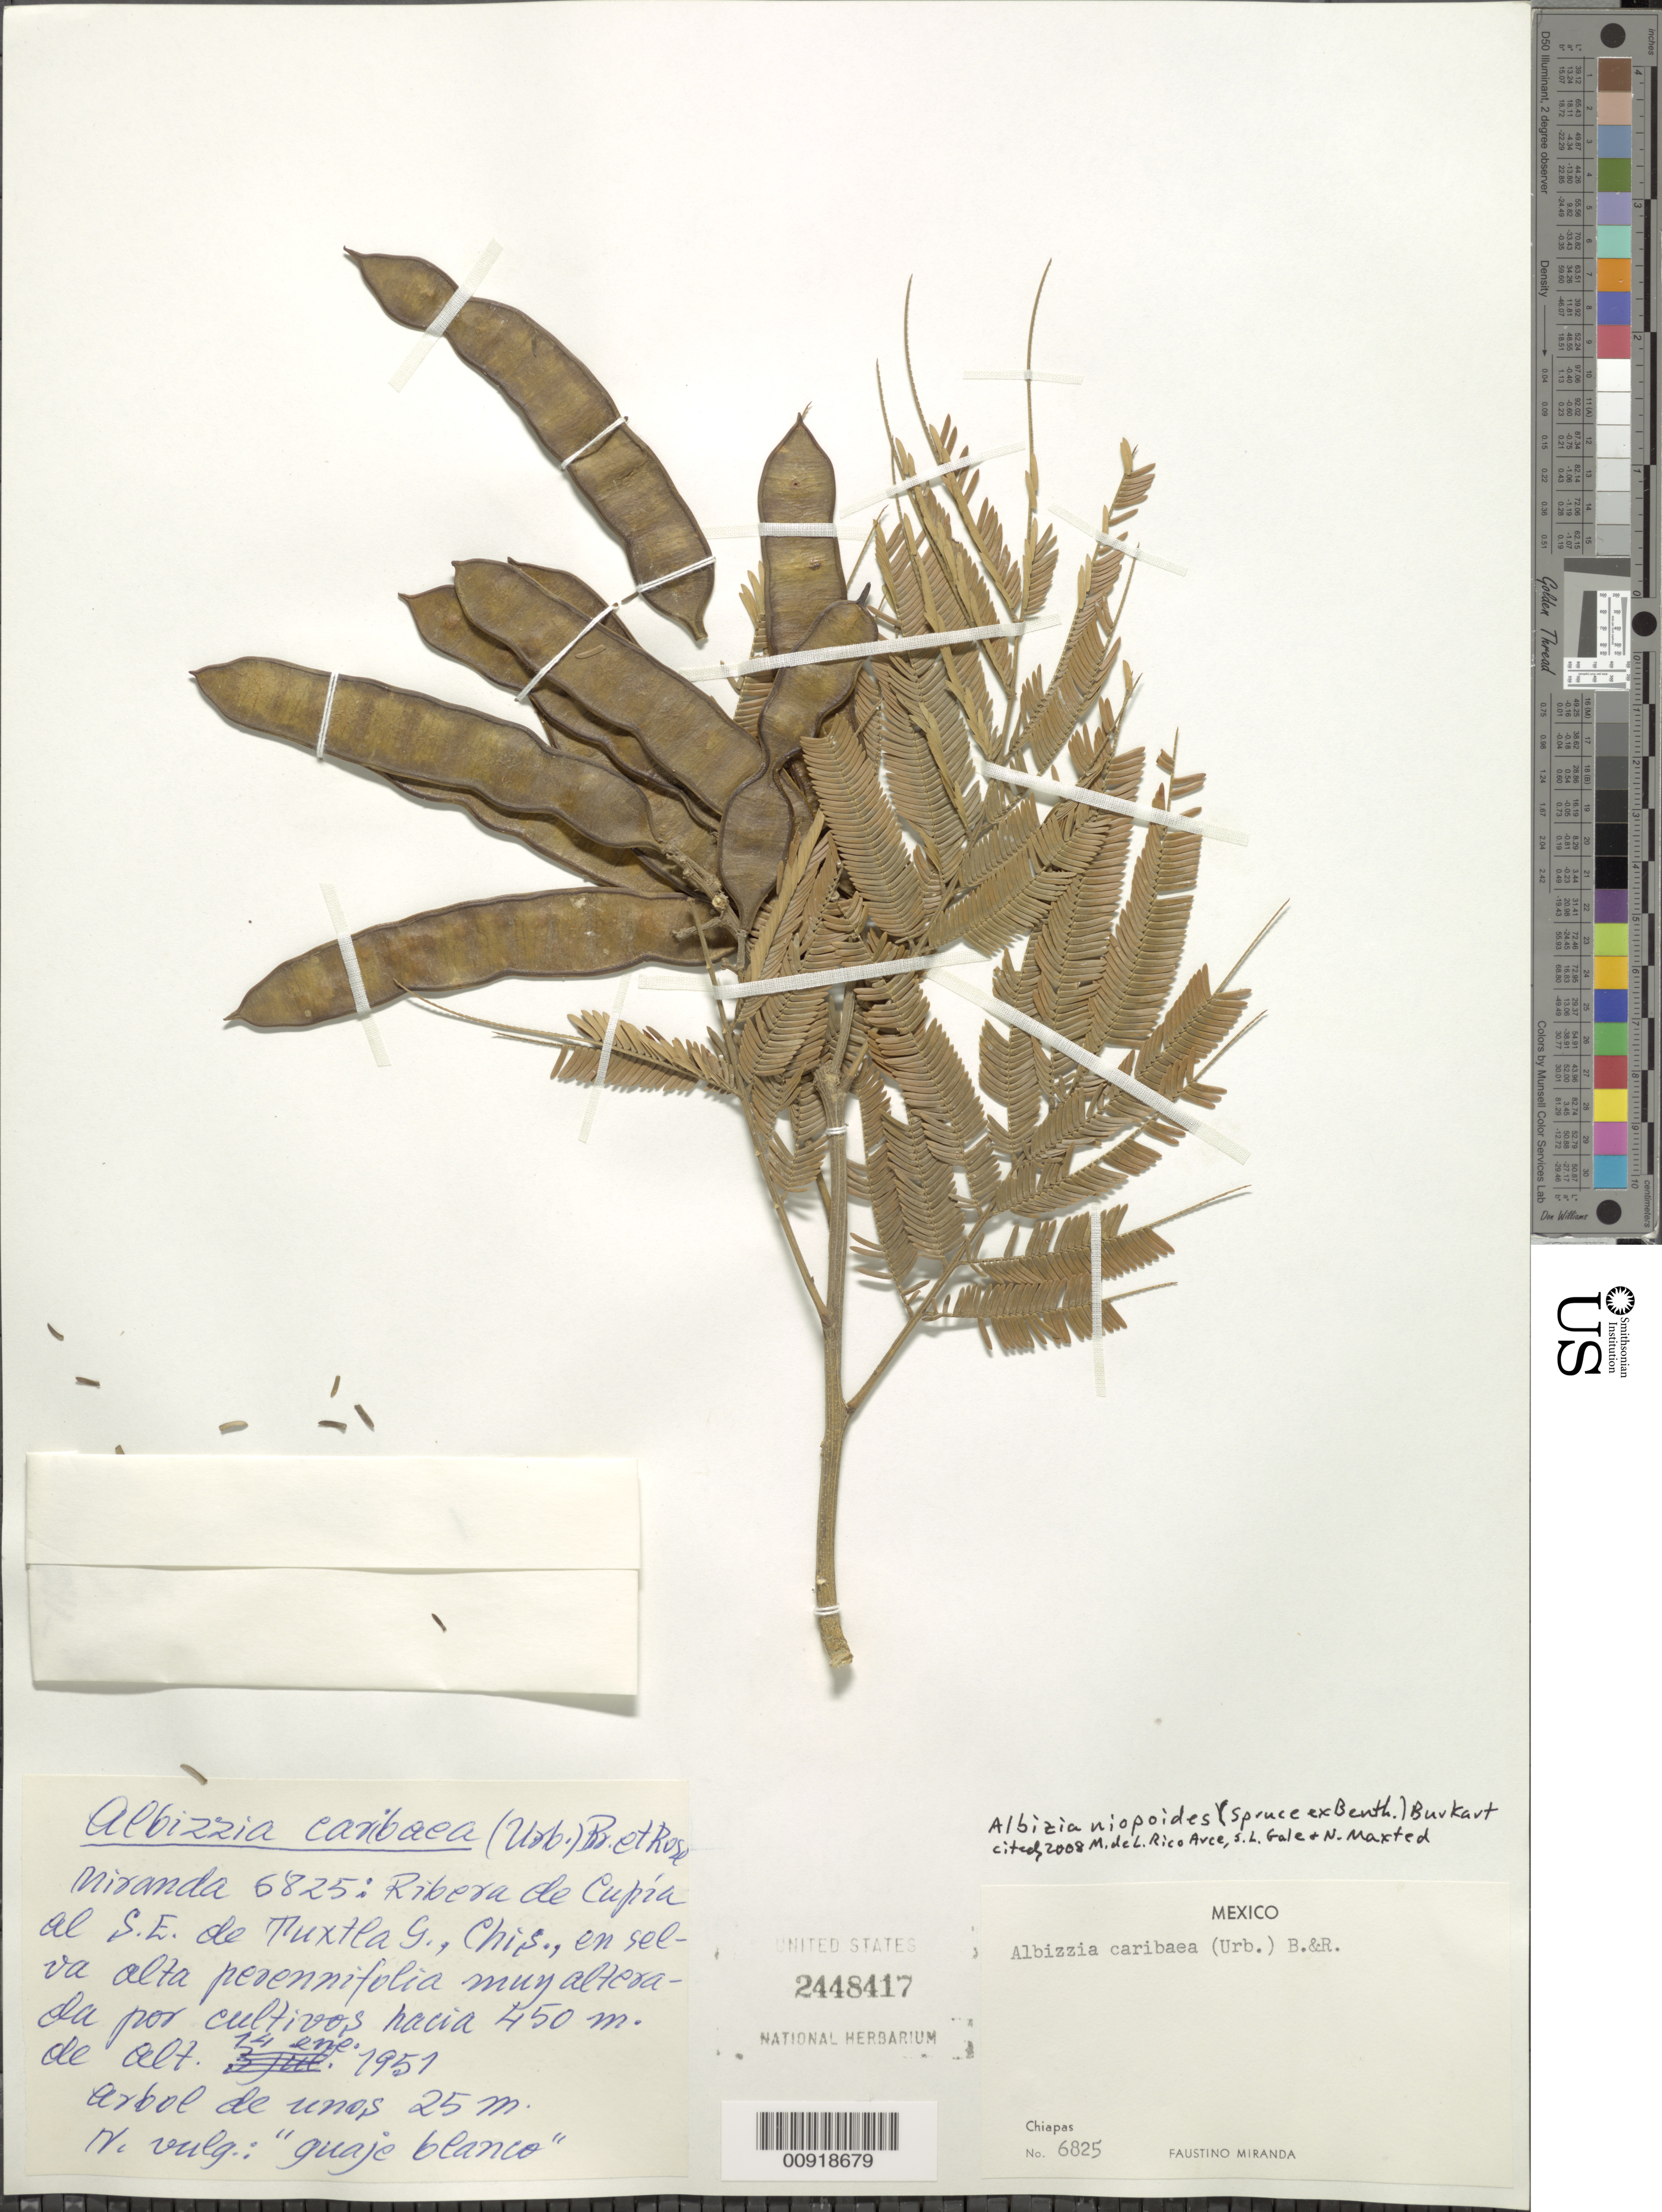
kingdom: Plantae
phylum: Tracheophyta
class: Magnoliopsida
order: Fabales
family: Fabaceae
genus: Pseudalbizzia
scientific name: Pseudalbizzia niopoides var. niopoides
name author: (Spruce ex Benth.) Koenen & Duno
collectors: Miranda G., F.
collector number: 6825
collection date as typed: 14 Jan 1951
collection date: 1951-01-14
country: Mexico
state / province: Chiapas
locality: Ribera de Cupía, al SE de Tuxtla Gutiérrez, Chiapas.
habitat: En selva alta perennifolia muy alterada por cultivos.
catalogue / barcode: US 2448417